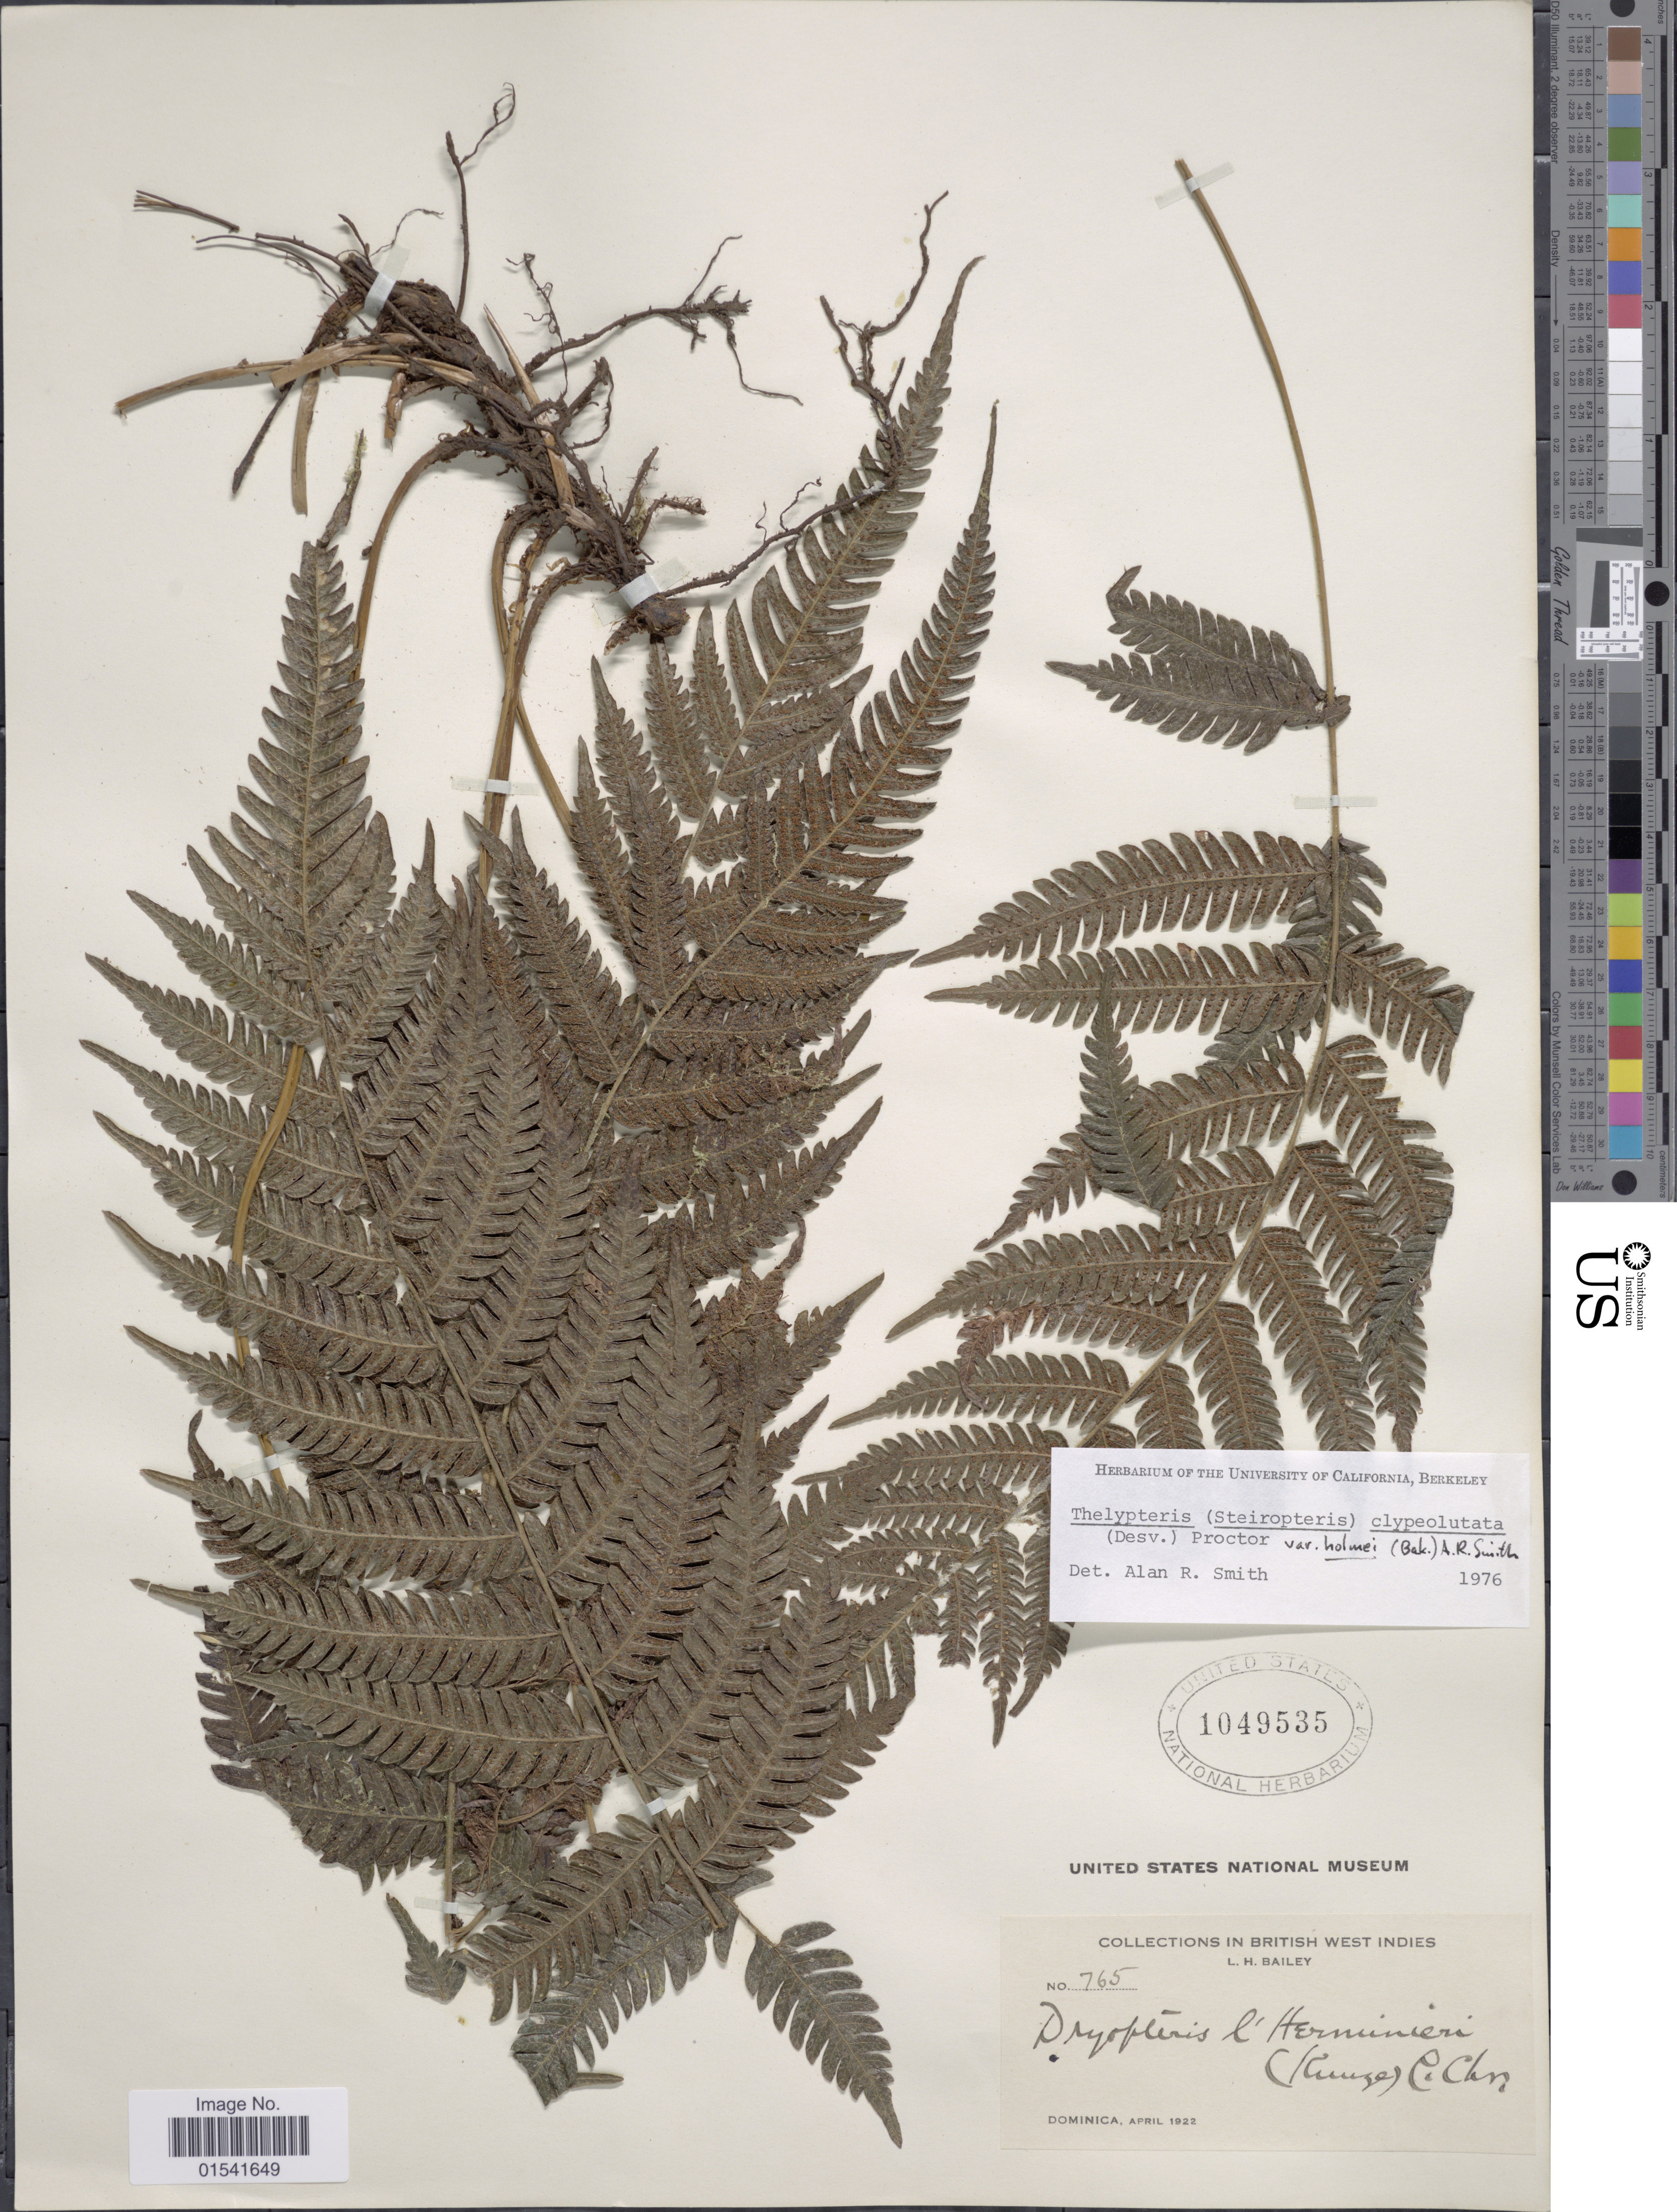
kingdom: Plantae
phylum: Tracheophyta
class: Polypodiopsida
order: Polypodiales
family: Thelypteridaceae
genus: Steiropteris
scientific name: Steiropteris clypeolutata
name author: (Desv.) Pic. Serm.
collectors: L. H. Bailey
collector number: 765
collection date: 1922-04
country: Dominica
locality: British West Indies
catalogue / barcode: US 1049535